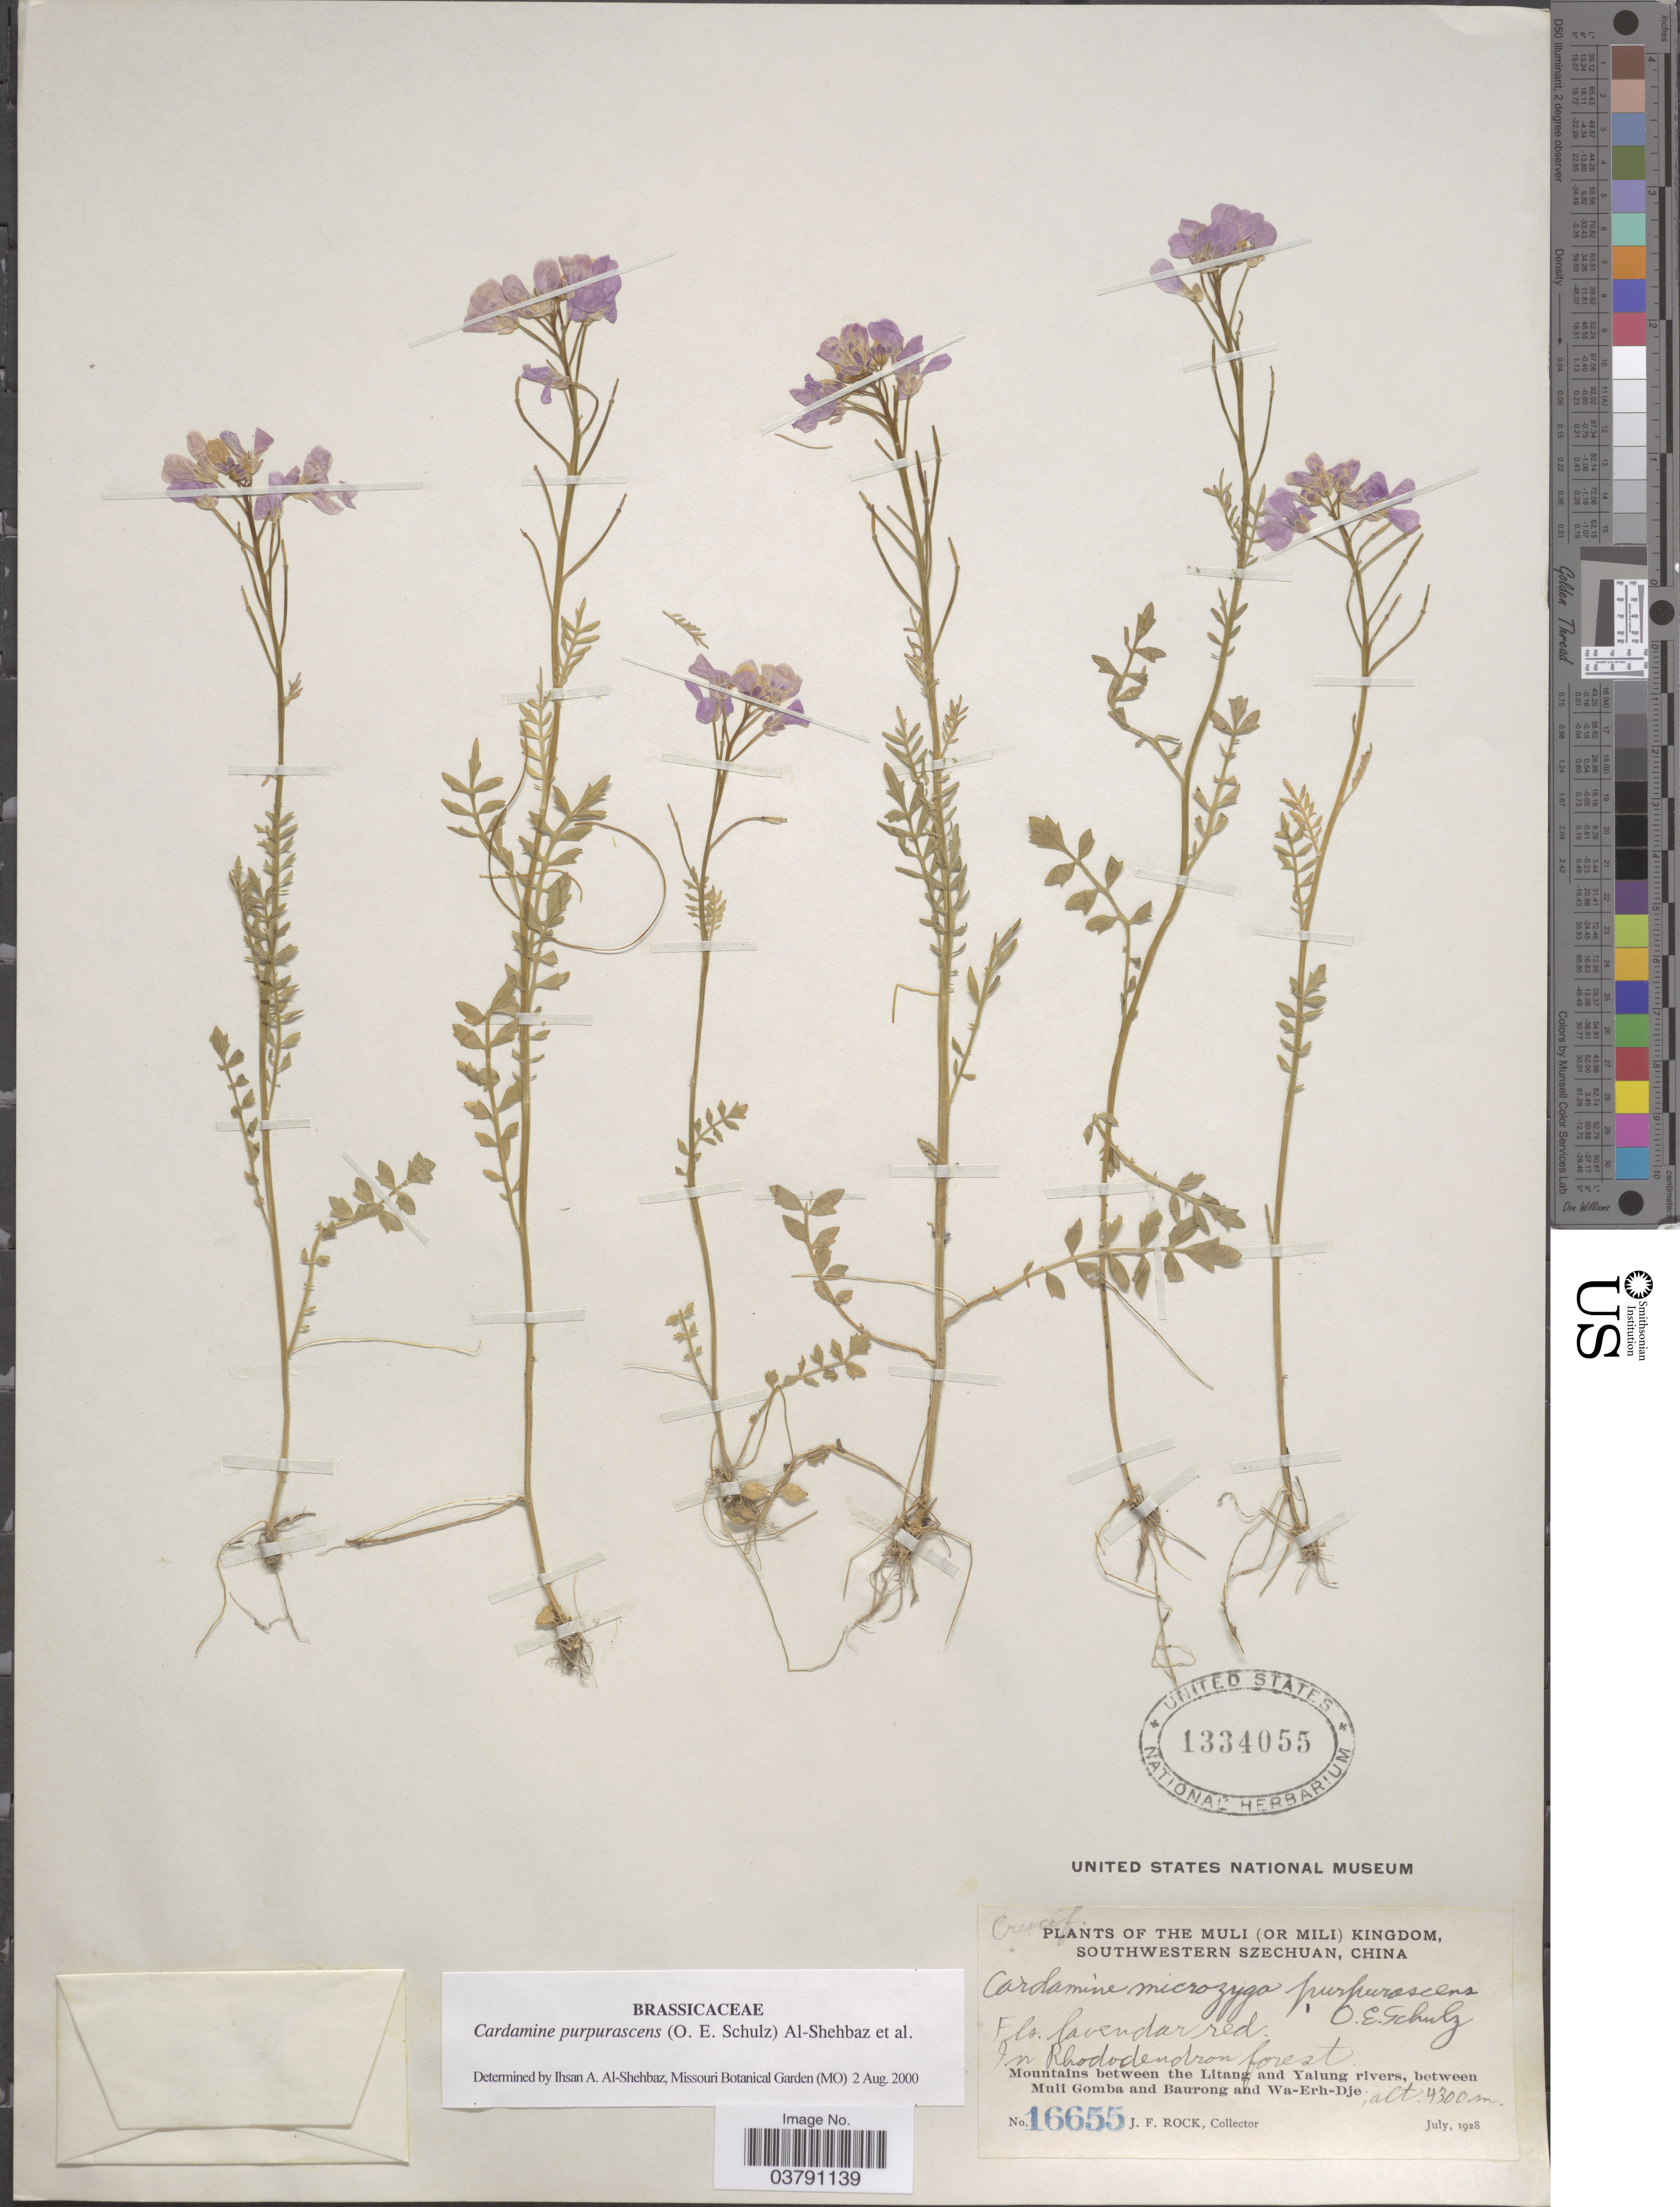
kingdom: Plantae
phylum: Tracheophyta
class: Magnoliopsida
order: Brassicales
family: Brassicaceae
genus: Cardamine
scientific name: Cardamine purpurascens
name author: (O.E. Schulz) Al-Shehbaz & et al.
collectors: J. Rock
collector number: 16655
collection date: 1928-07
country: China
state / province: Sichuan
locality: The Muli (or Mili) Kingdom, Southwestern Szechuan. Mountains between the Litang and Yalung rivers, between Muli Gomba and Baurong and Wa-Erh-Dje.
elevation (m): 4300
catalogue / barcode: US 1334055